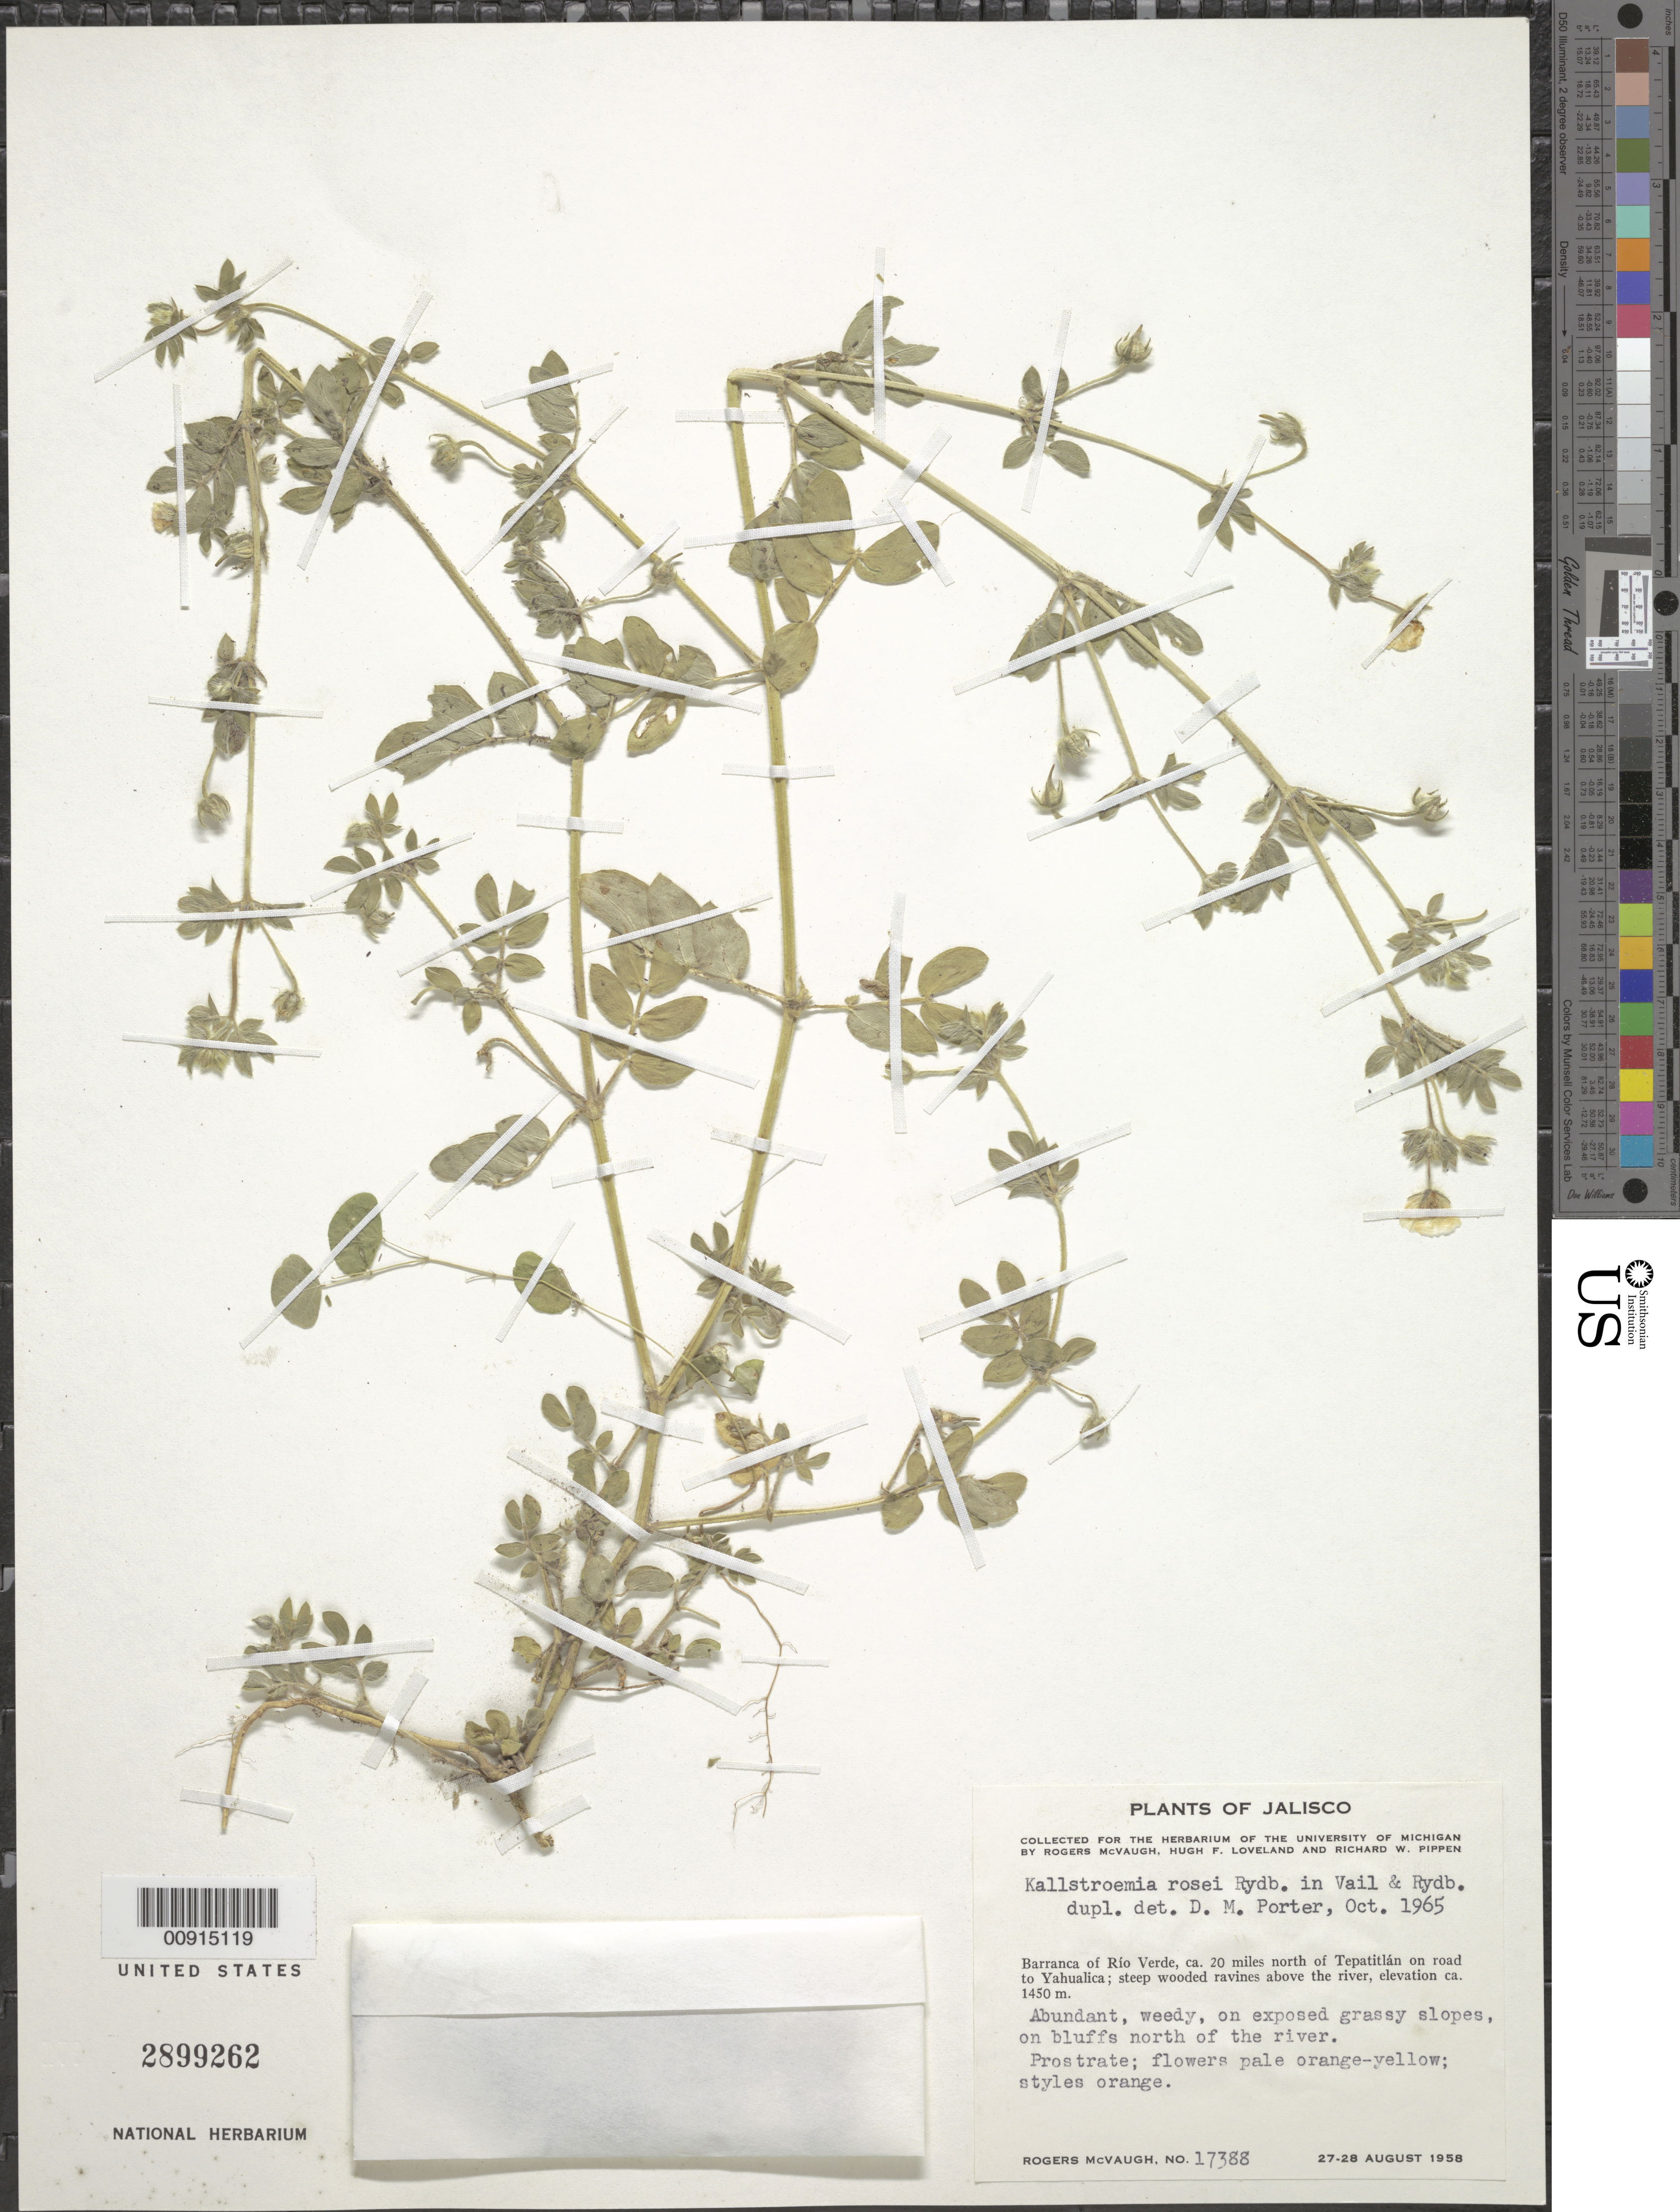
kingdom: Plantae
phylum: Tracheophyta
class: Magnoliopsida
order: Zygophyllales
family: Zygophyllaceae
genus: Kallstroemia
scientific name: Kallstroemia rosei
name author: Rydb.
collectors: R. McVaugh, H. Loveland & R. W. Pippen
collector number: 17388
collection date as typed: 27 Aug 1958 to 28 Aug 1958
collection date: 1958-08-27/1958-08-28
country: Mexico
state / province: Jalisco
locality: Jalisco: Barranca of Río Verde, ca. 20 miles north of Tepatitlán on road to Yahualica.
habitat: On exposed grassy slopes on bluffs north of the river. Steep wooded ravines above the river.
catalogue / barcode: US 2899262